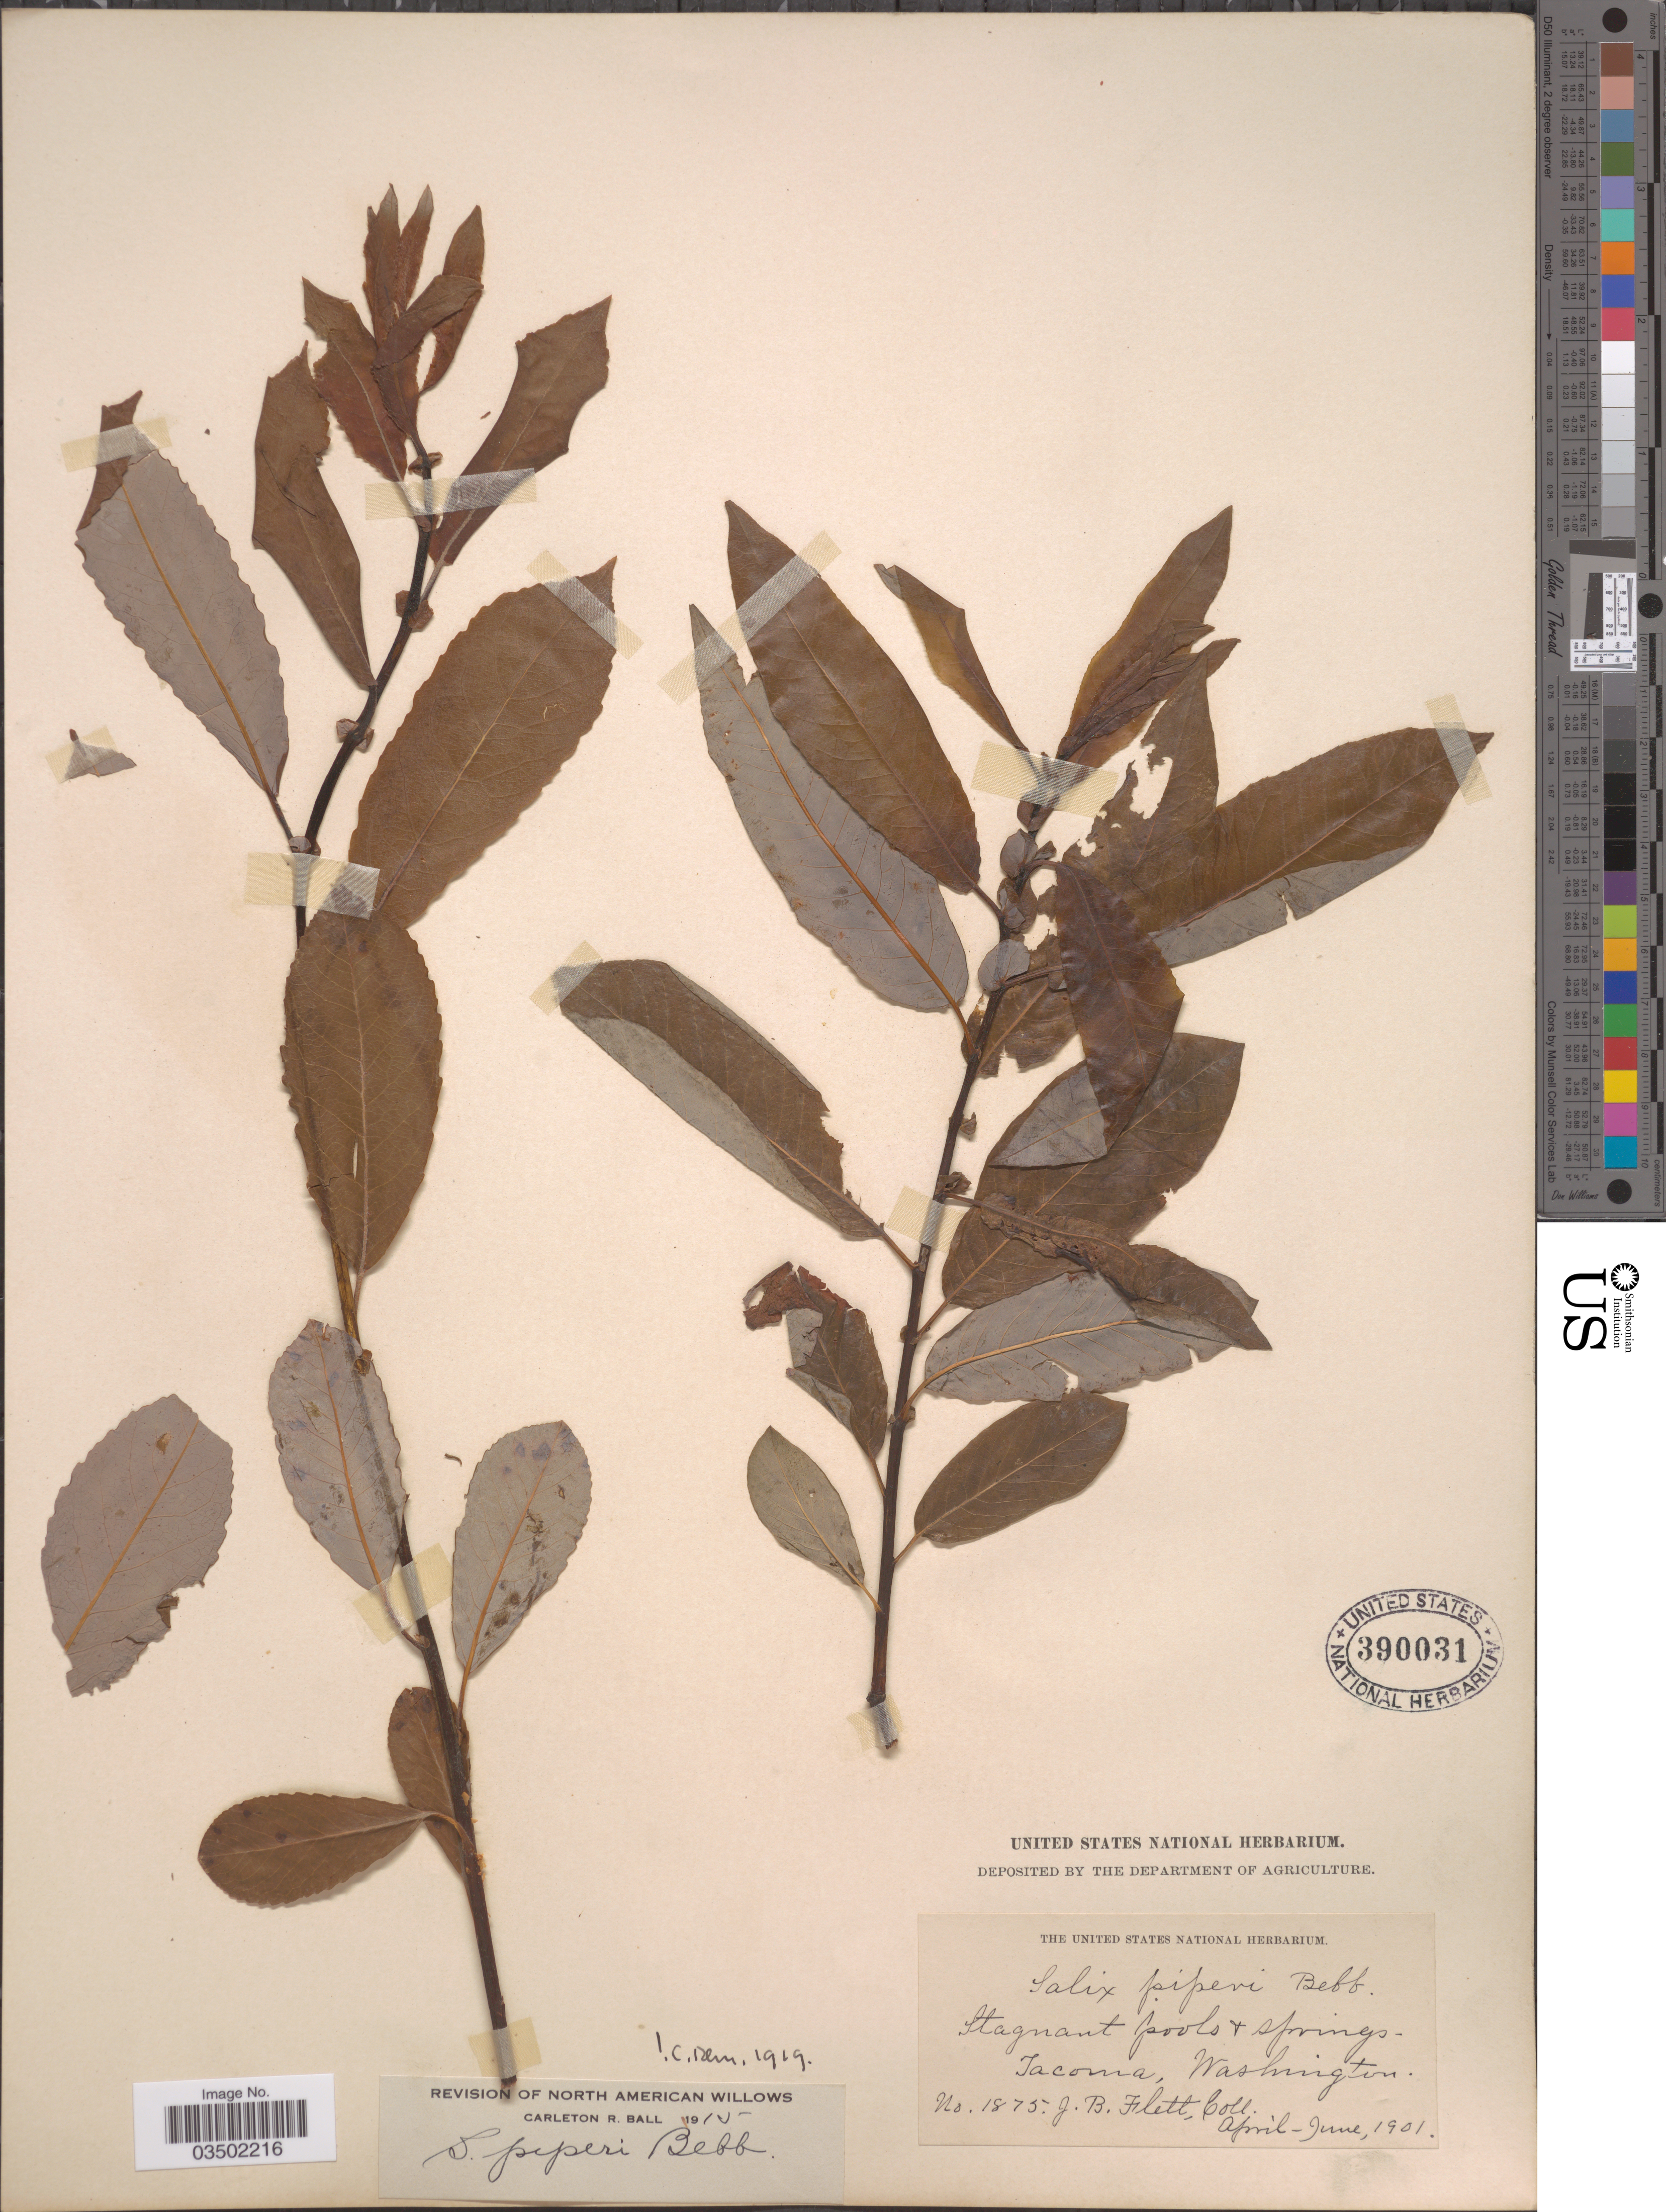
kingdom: Plantae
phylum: Tracheophyta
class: Magnoliopsida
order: Malpighiales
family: Salicaceae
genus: Salix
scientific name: Salix piperi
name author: Bebb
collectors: J. Flett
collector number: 1875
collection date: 1901-04/1901-06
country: United States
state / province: Washington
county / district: Pierce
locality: Stagnant pools + Springs. Tacoma.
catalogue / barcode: US 390031